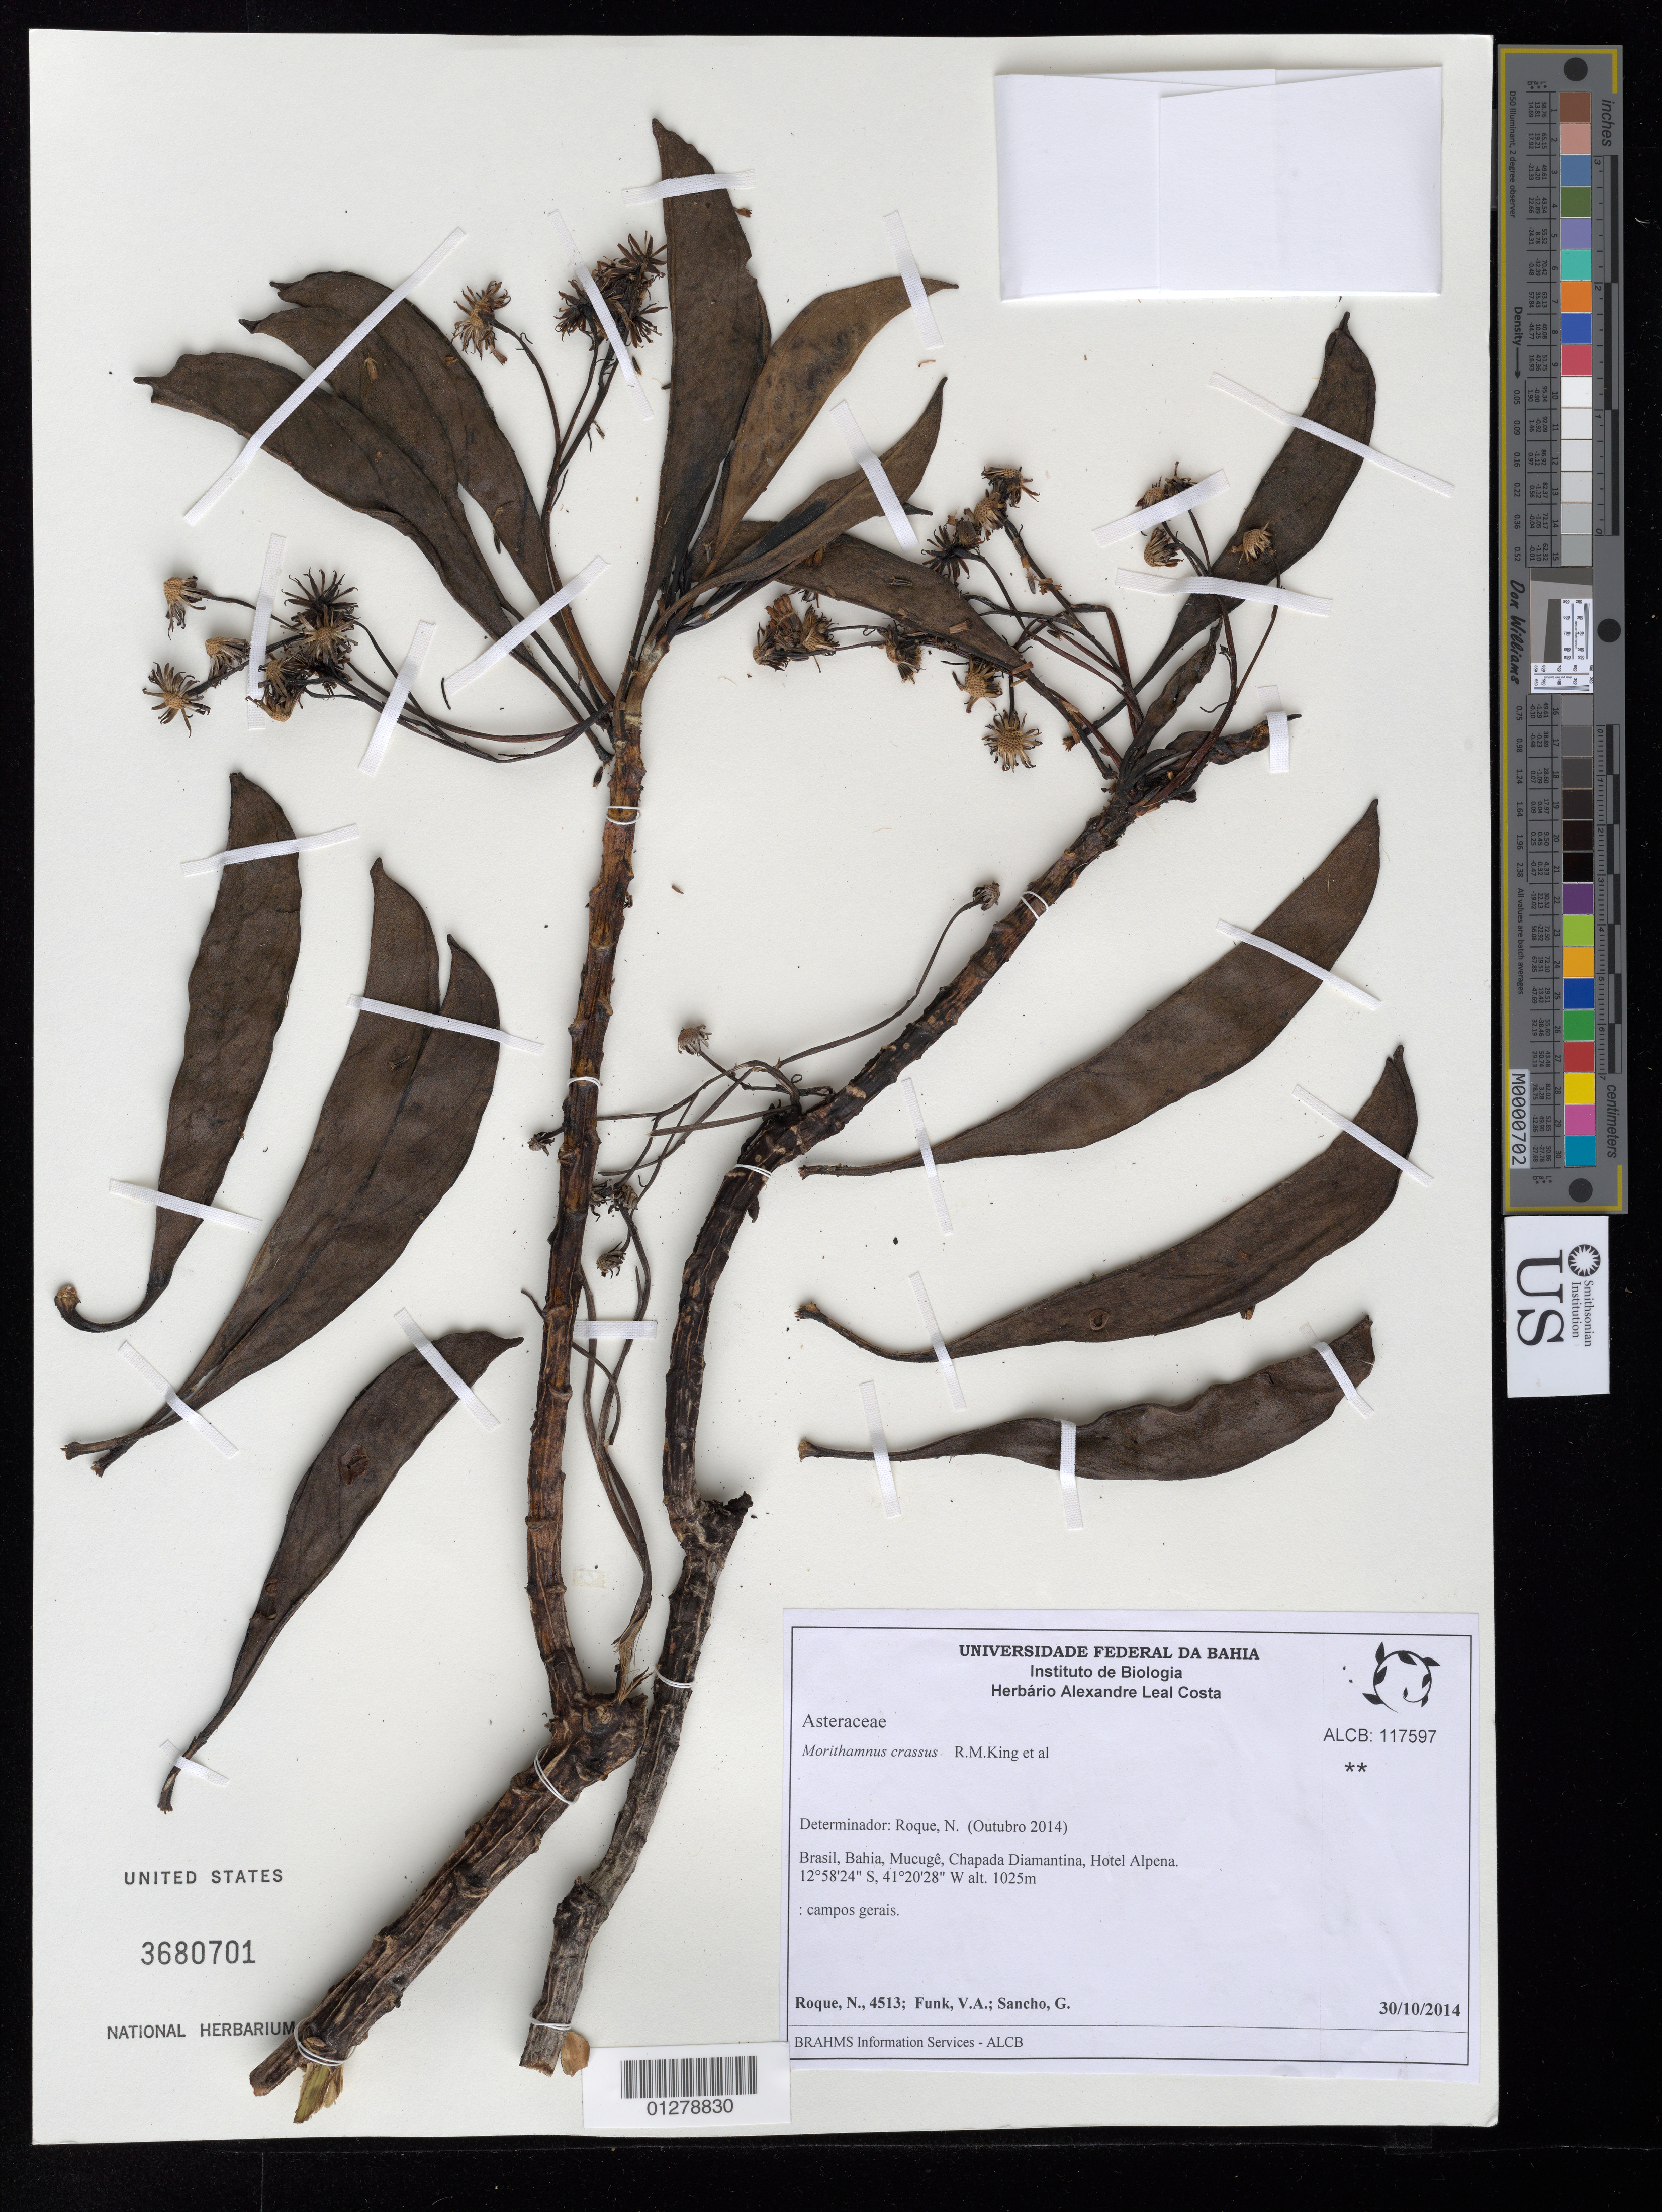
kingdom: Plantae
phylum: Tracheophyta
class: Magnoliopsida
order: Asterales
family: Asteraceae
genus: Morithamnus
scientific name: Morithamnus crassus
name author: R.M. King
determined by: Roque, N.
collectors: V. Funk & G. Sancho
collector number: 4513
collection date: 2014-10-30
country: Brazil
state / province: Bahia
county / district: Mucugê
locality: Chapada Diamantina, Hotel Alpena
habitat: Campos gerais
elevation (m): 1025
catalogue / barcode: US 3680701